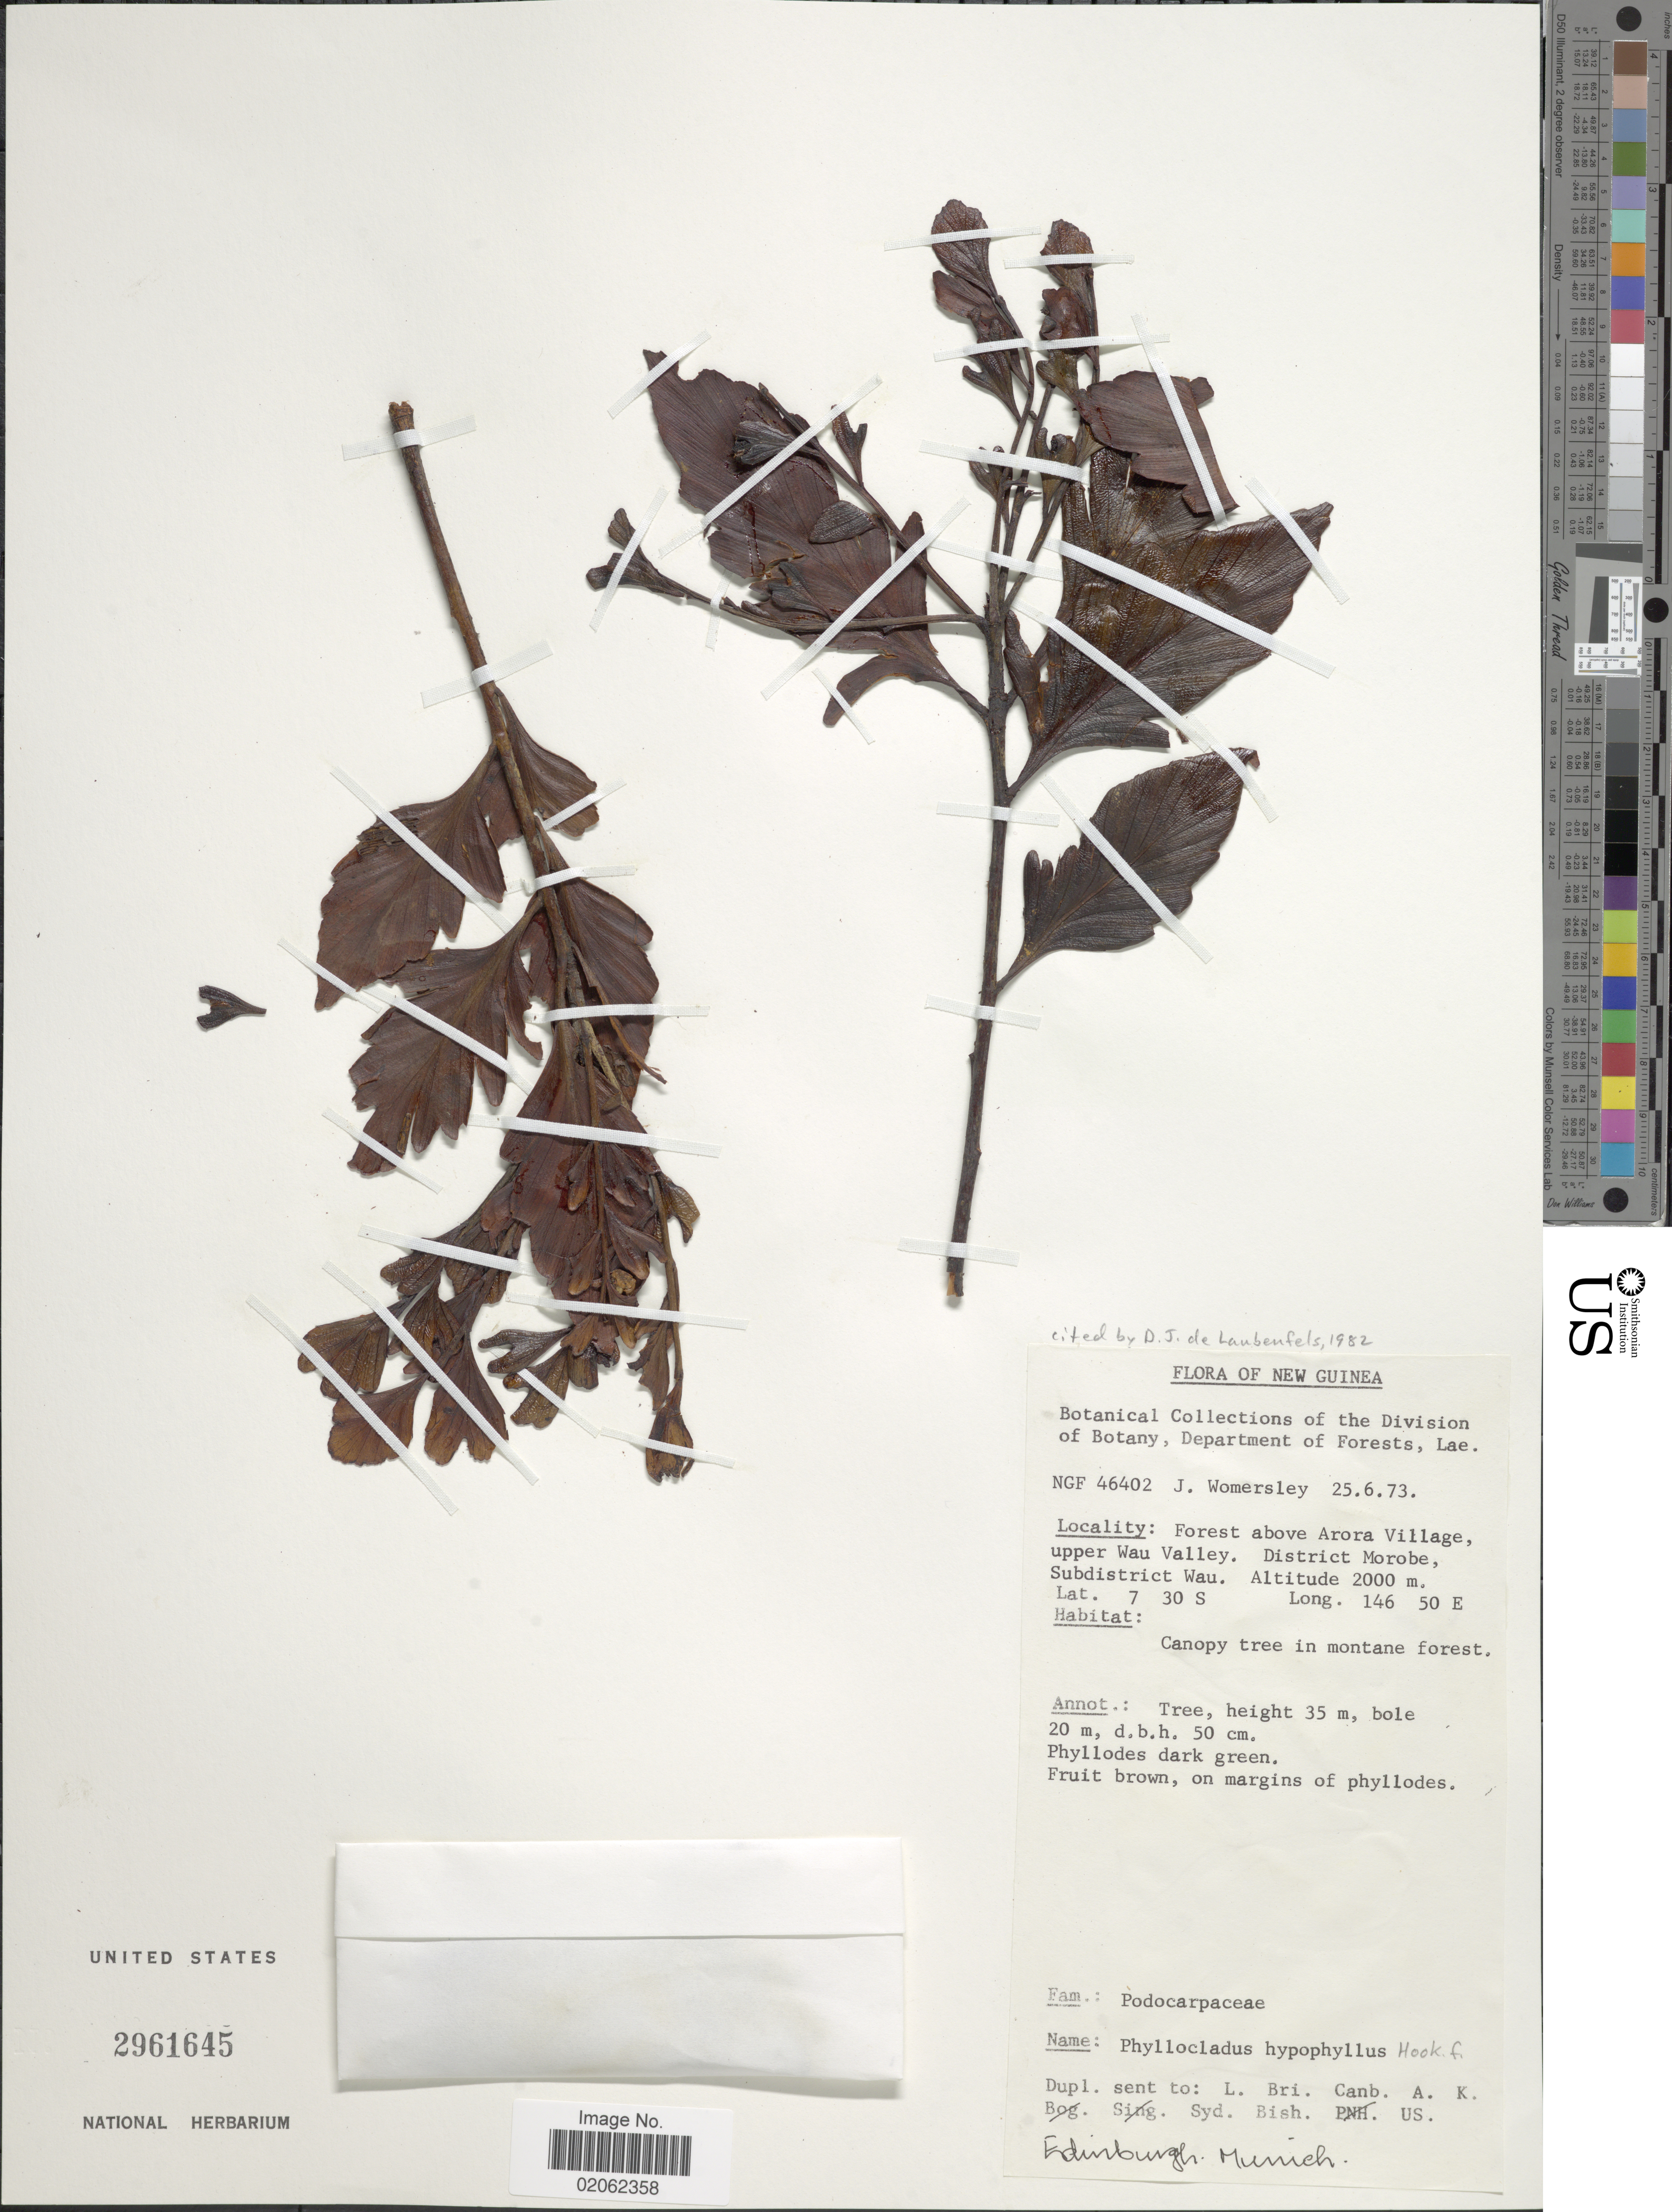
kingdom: Plantae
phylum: Tracheophyta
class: Pinopsida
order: Pinales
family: Phyllocladaceae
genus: Phyllocladus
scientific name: Phyllocladus hypophyllus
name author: Hook. f.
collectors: J. S. Womersley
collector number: NGF 46402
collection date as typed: Transcribed d/m/y: 25/6/73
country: Papua New Guinea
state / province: Morobe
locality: New Guinea, Forest above Arora Village, upper Wau Valley. District Morobe, Subdistrict Wau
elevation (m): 2000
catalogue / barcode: US 2961645